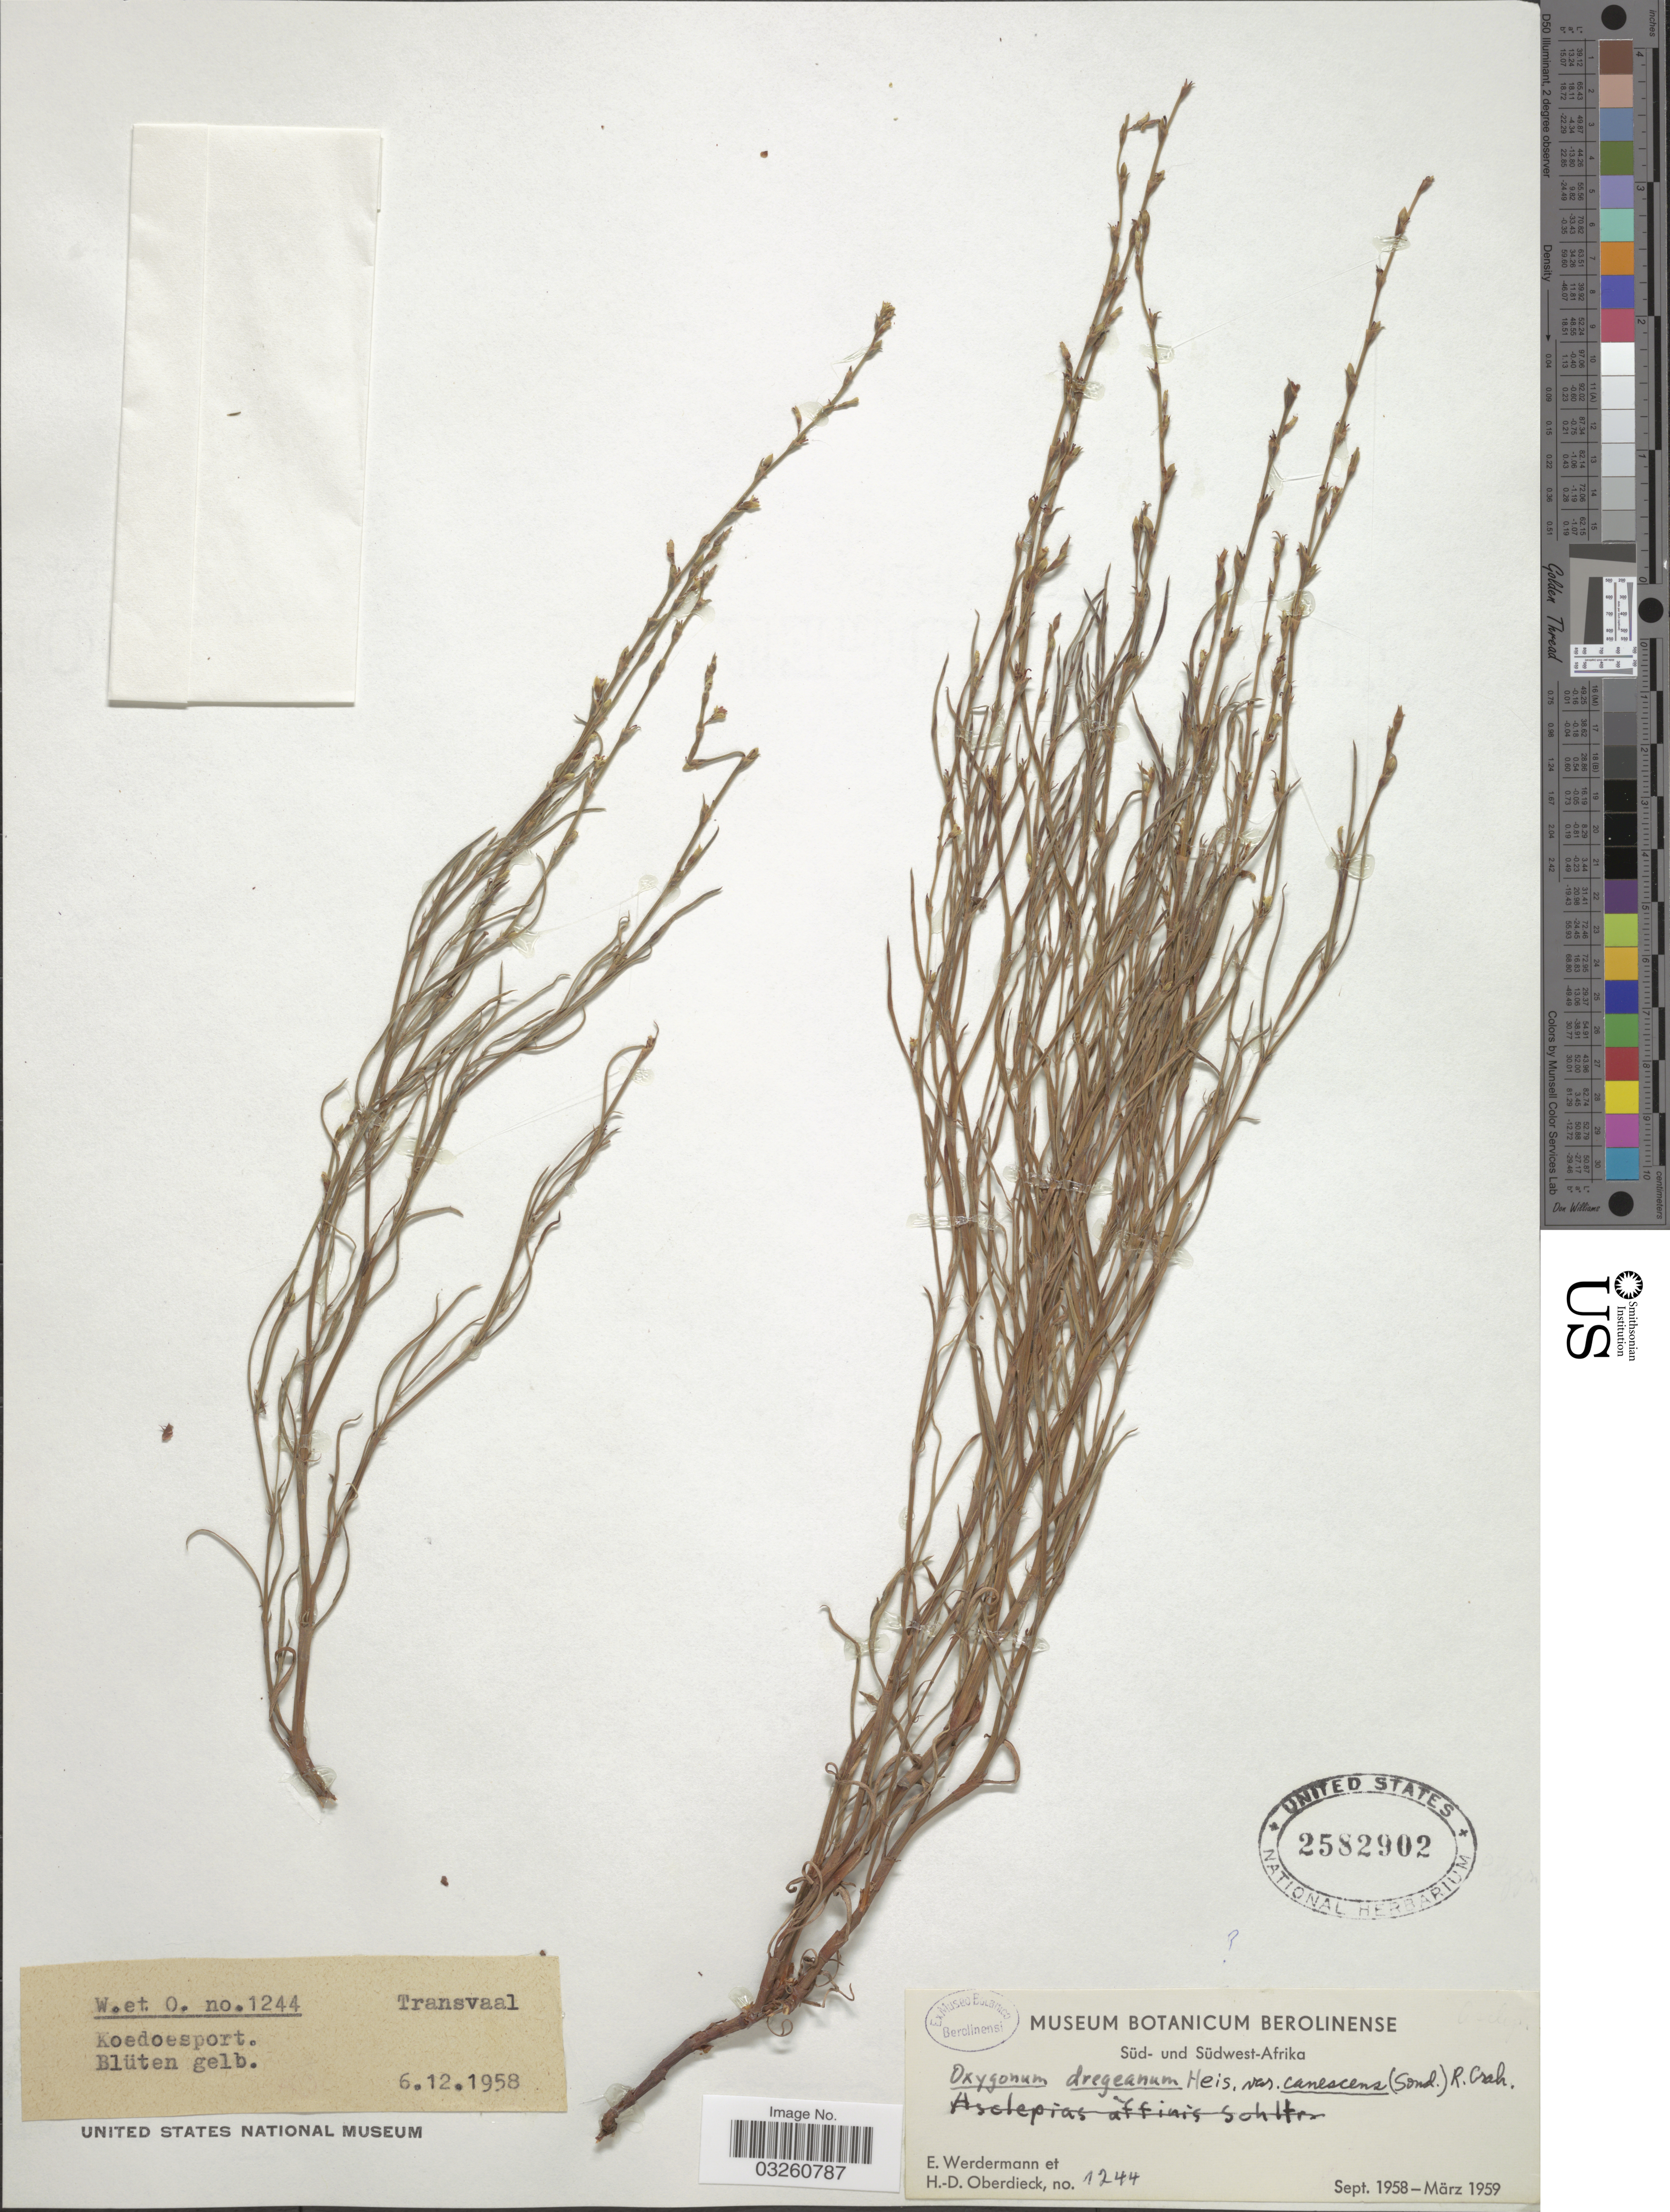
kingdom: Plantae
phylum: Tracheophyta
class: Magnoliopsida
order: Caryophyllales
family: Polygonaceae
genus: Oxygonum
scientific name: Oxygonum dregeanum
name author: Meisn.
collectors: E. Werdermann & H. Oberdieck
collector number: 1244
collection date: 1958-12-06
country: South Africa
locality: Transvaal. Koedoesport. Süd-Afrika.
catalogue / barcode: US 2582902